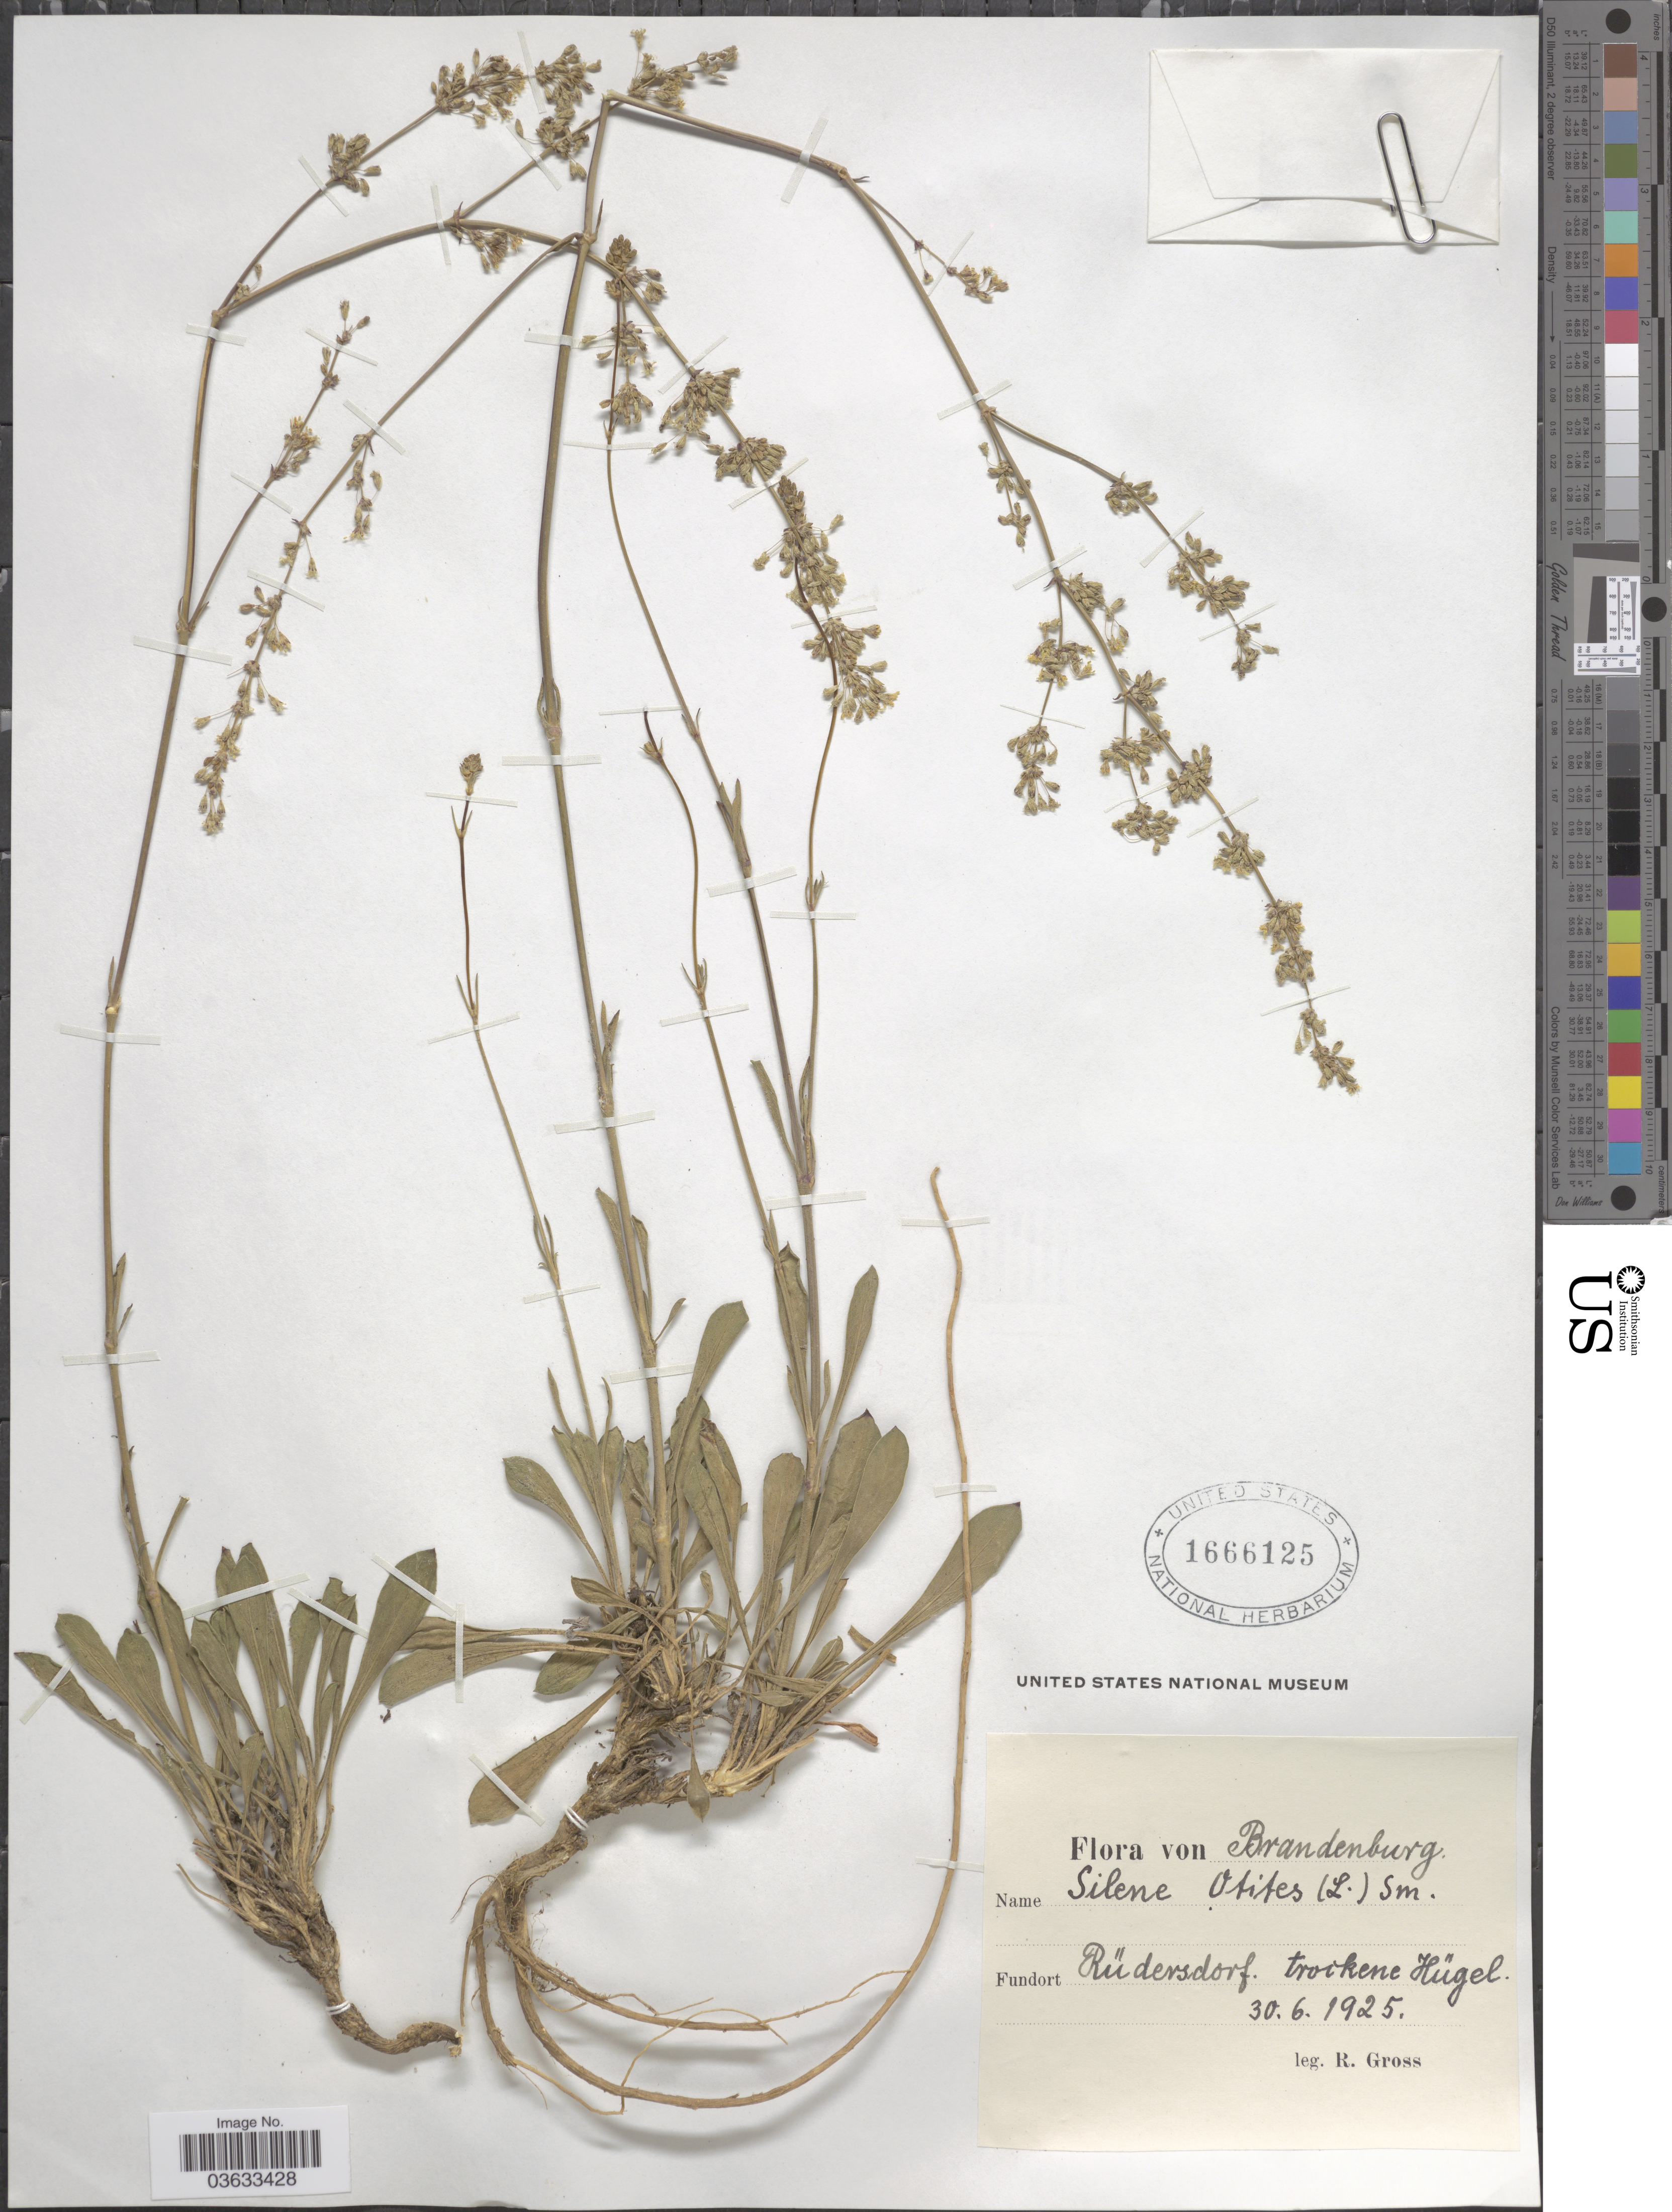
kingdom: Plantae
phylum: Tracheophyta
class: Magnoliopsida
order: Caryophyllales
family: Caryophyllaceae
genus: Silene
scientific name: Silene otites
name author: (L.) Wibel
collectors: R. Gross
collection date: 1925-06-30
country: Germany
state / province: Brandenburg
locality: Rüdersdorf. trockene Hügel.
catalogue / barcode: US 1666125